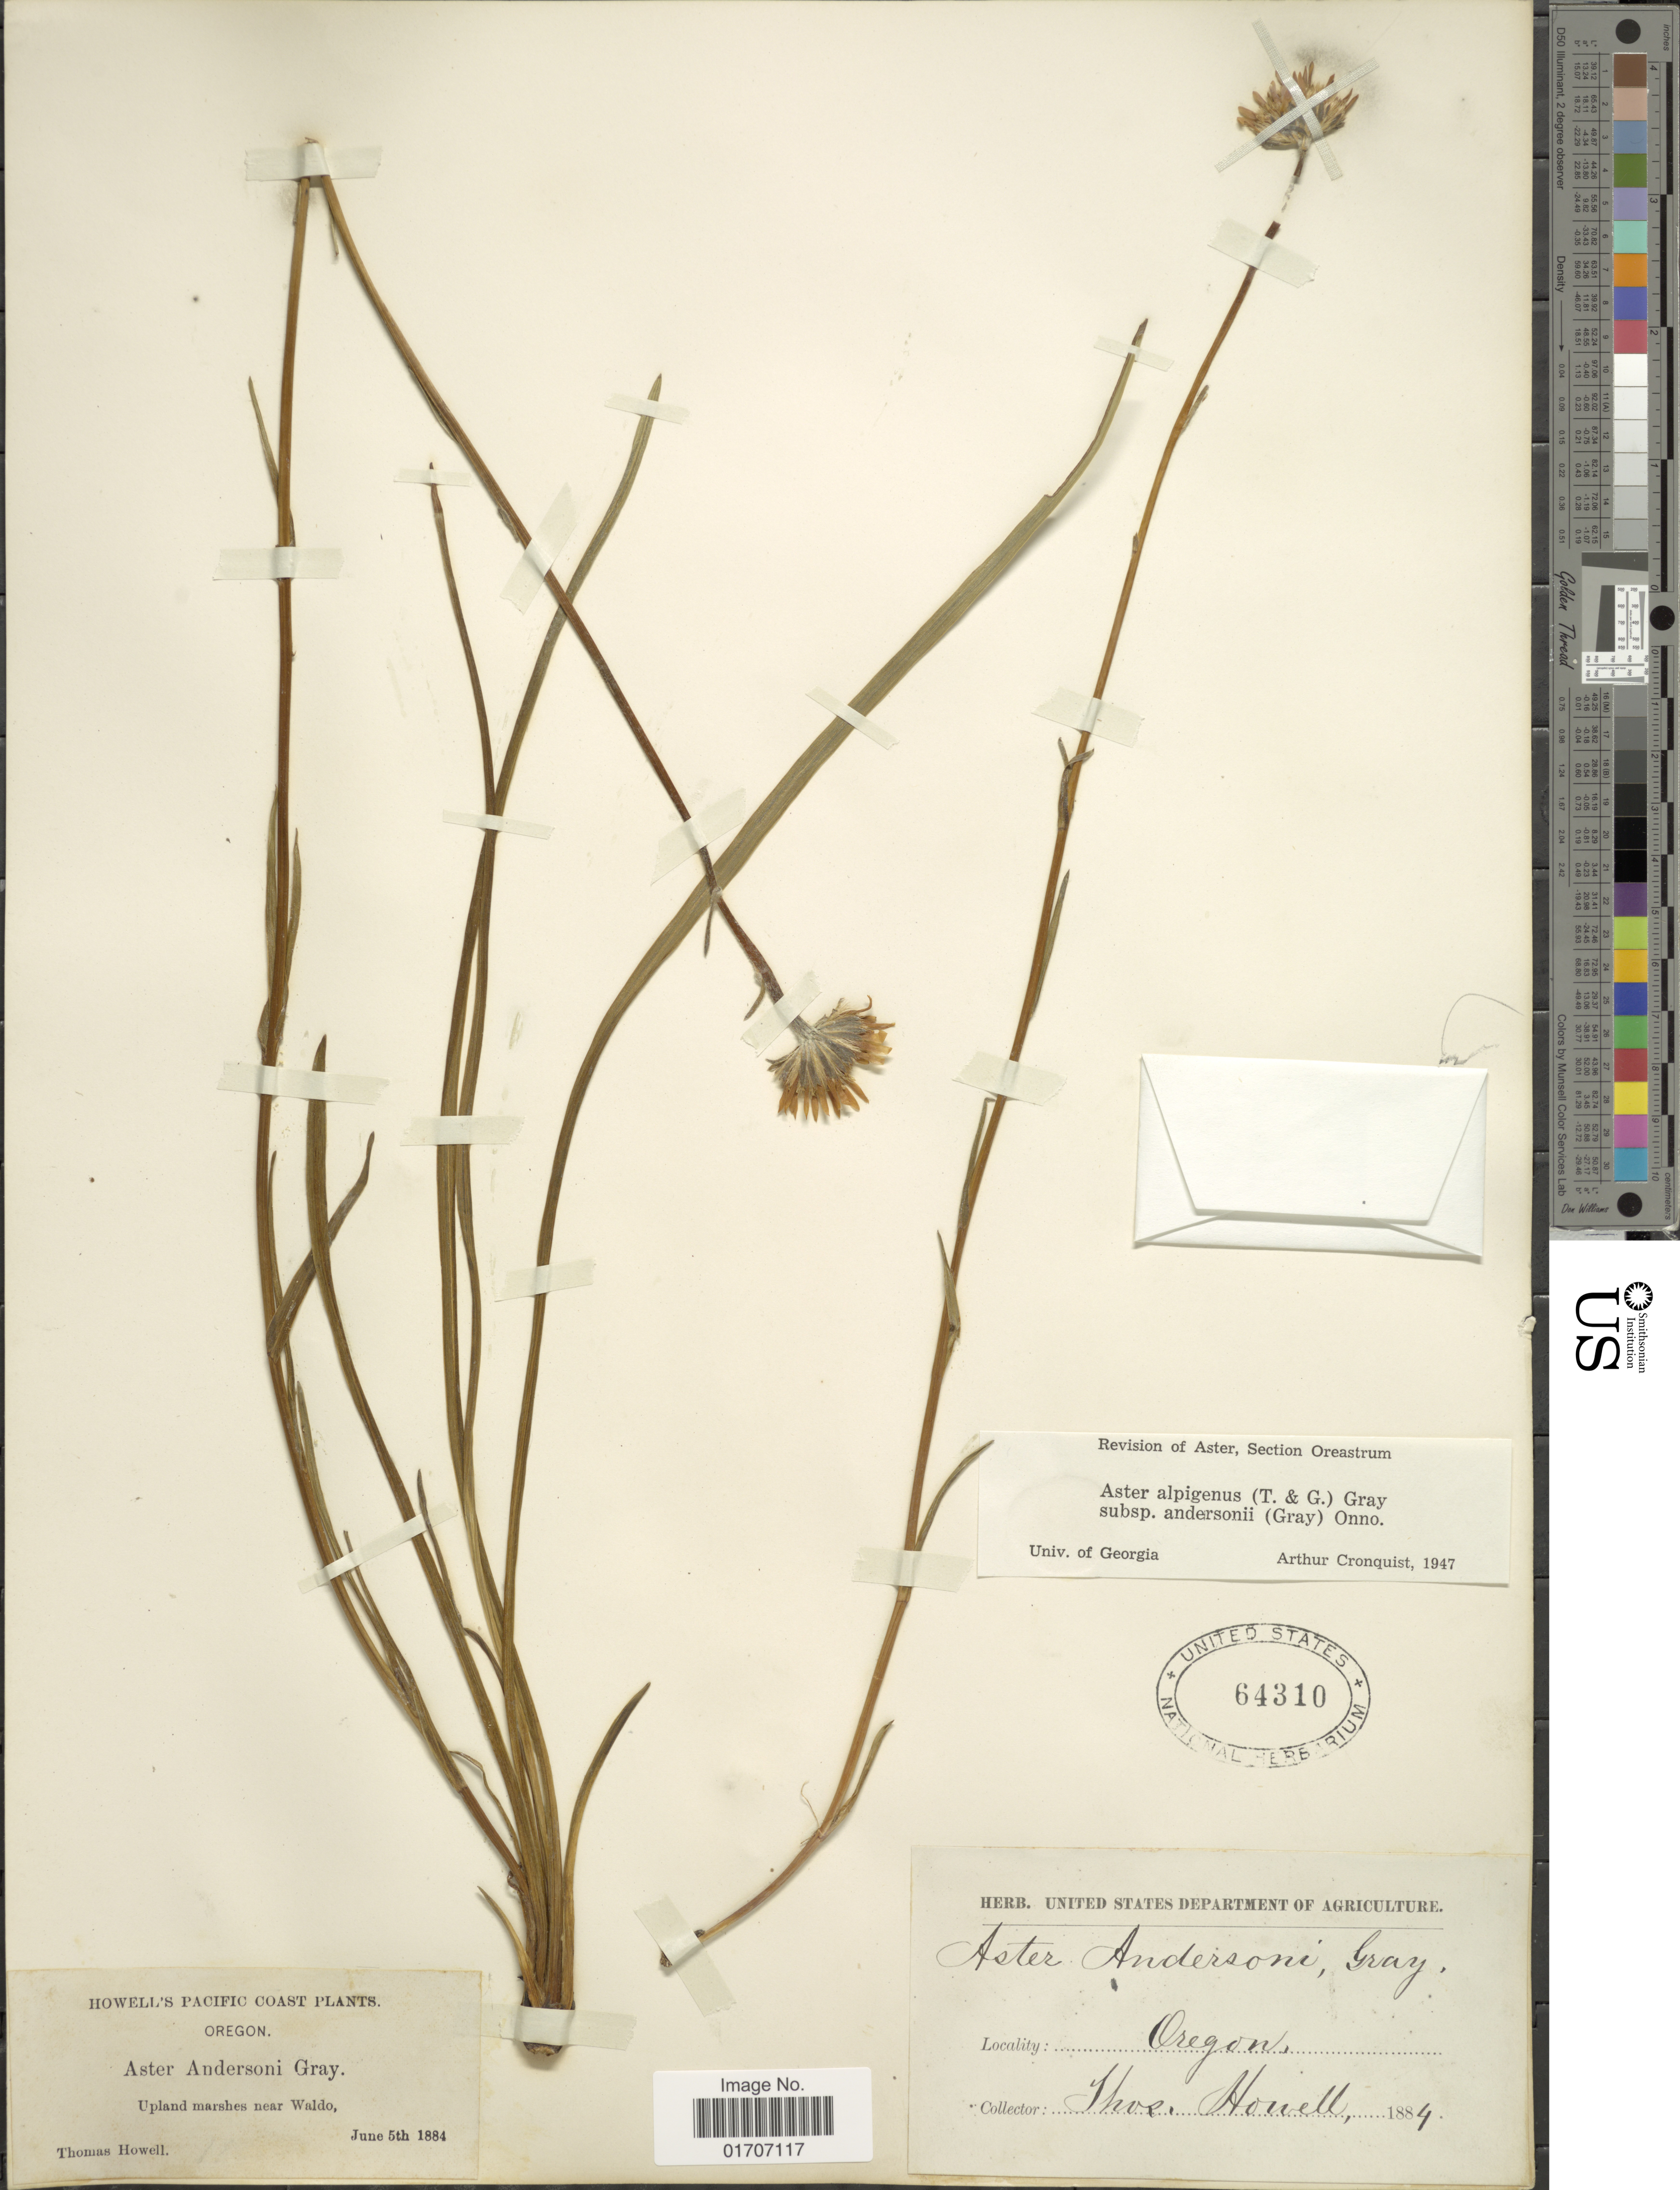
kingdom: Plantae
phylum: Tracheophyta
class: Magnoliopsida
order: Asterales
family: Asteraceae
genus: Oreostemma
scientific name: Oreostemma alpigenum var. andersonii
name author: (A. Gray) G.L. Nesom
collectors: T. Howell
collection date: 1884-06-05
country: United States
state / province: Oregon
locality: Upland marshes near Waldo.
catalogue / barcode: US 64310